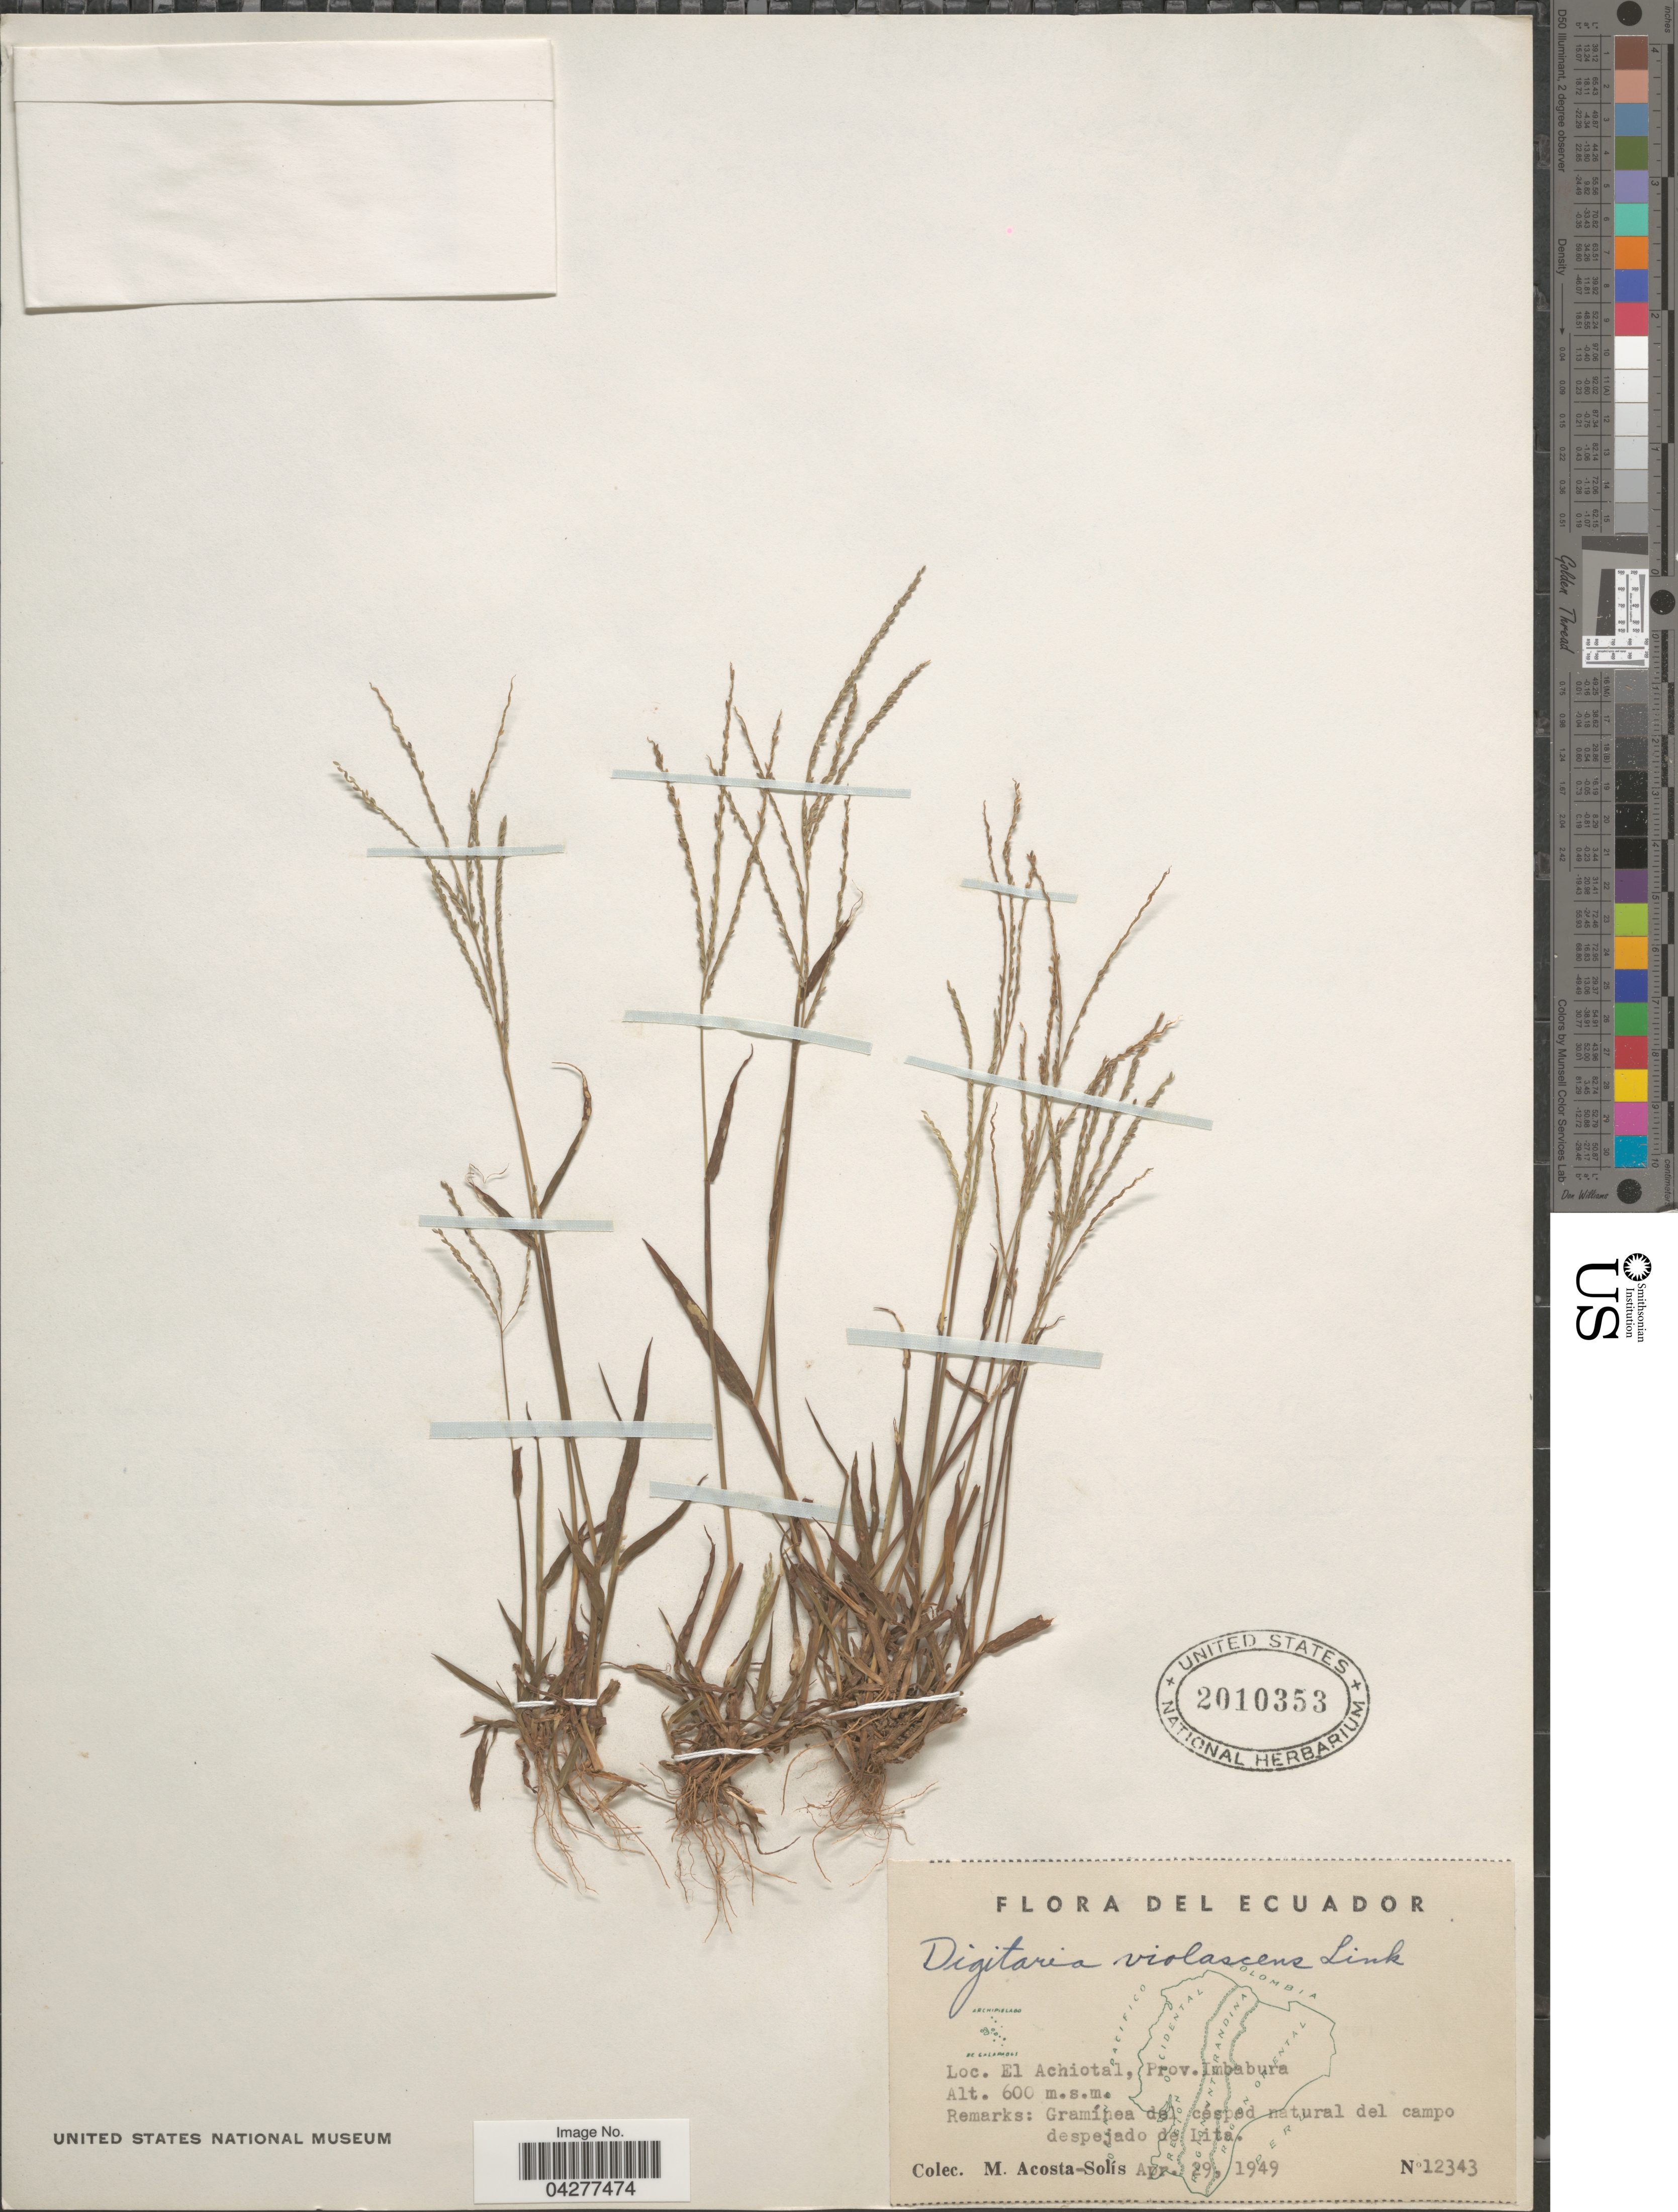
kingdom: Plantae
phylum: Tracheophyta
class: Liliopsida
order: Poales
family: Poaceae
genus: Digitaria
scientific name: Digitaria violascens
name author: Link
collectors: M. Acosta Solis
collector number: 12343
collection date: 1949-04-29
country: Ecuador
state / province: Imbabura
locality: El Achiotal. Gramínea de césped natural del campo despejado de Lita.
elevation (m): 600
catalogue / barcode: US 2010353